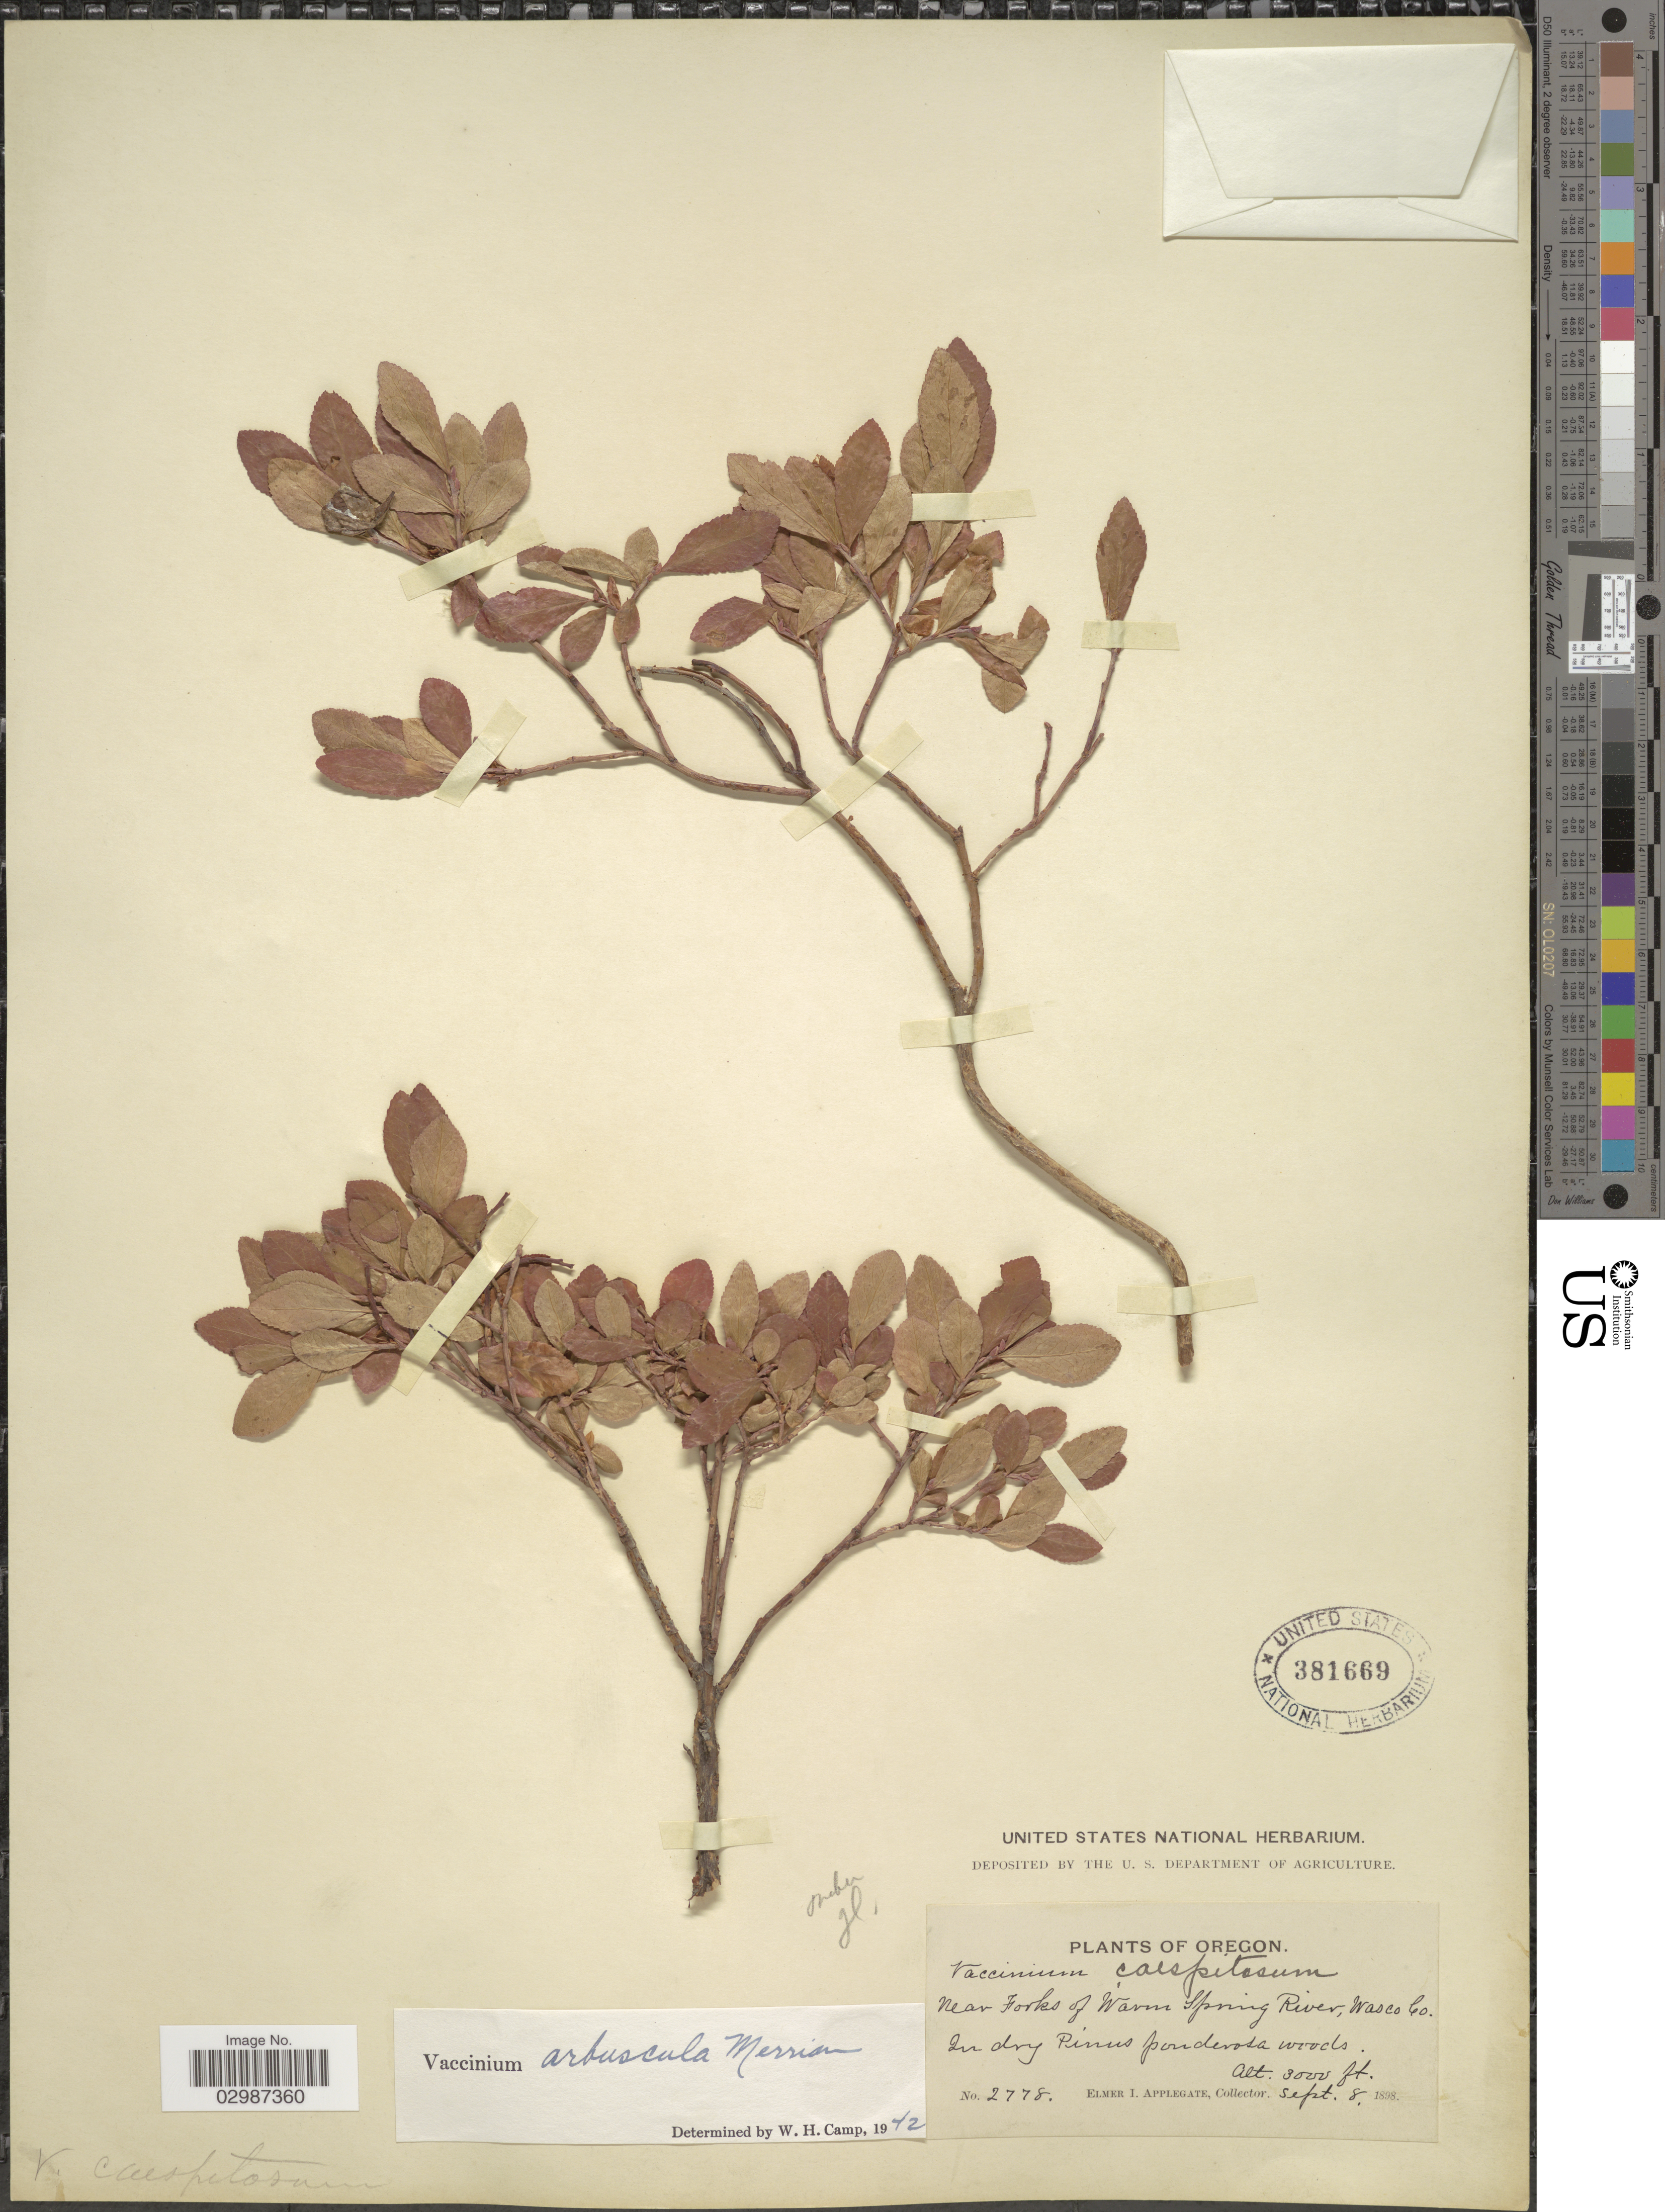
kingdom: Plantae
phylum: Tracheophyta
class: Magnoliopsida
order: Ericales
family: Ericaceae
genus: Vaccinium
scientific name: Vaccinium arbuscula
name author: (A. Gray) Merriam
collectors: E. I. Applegate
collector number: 2778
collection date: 1898-09-08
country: United States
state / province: Oregon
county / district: Wasco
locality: Near Forks of Warm Springs River, Wasco Co.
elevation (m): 914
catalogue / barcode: US 381669